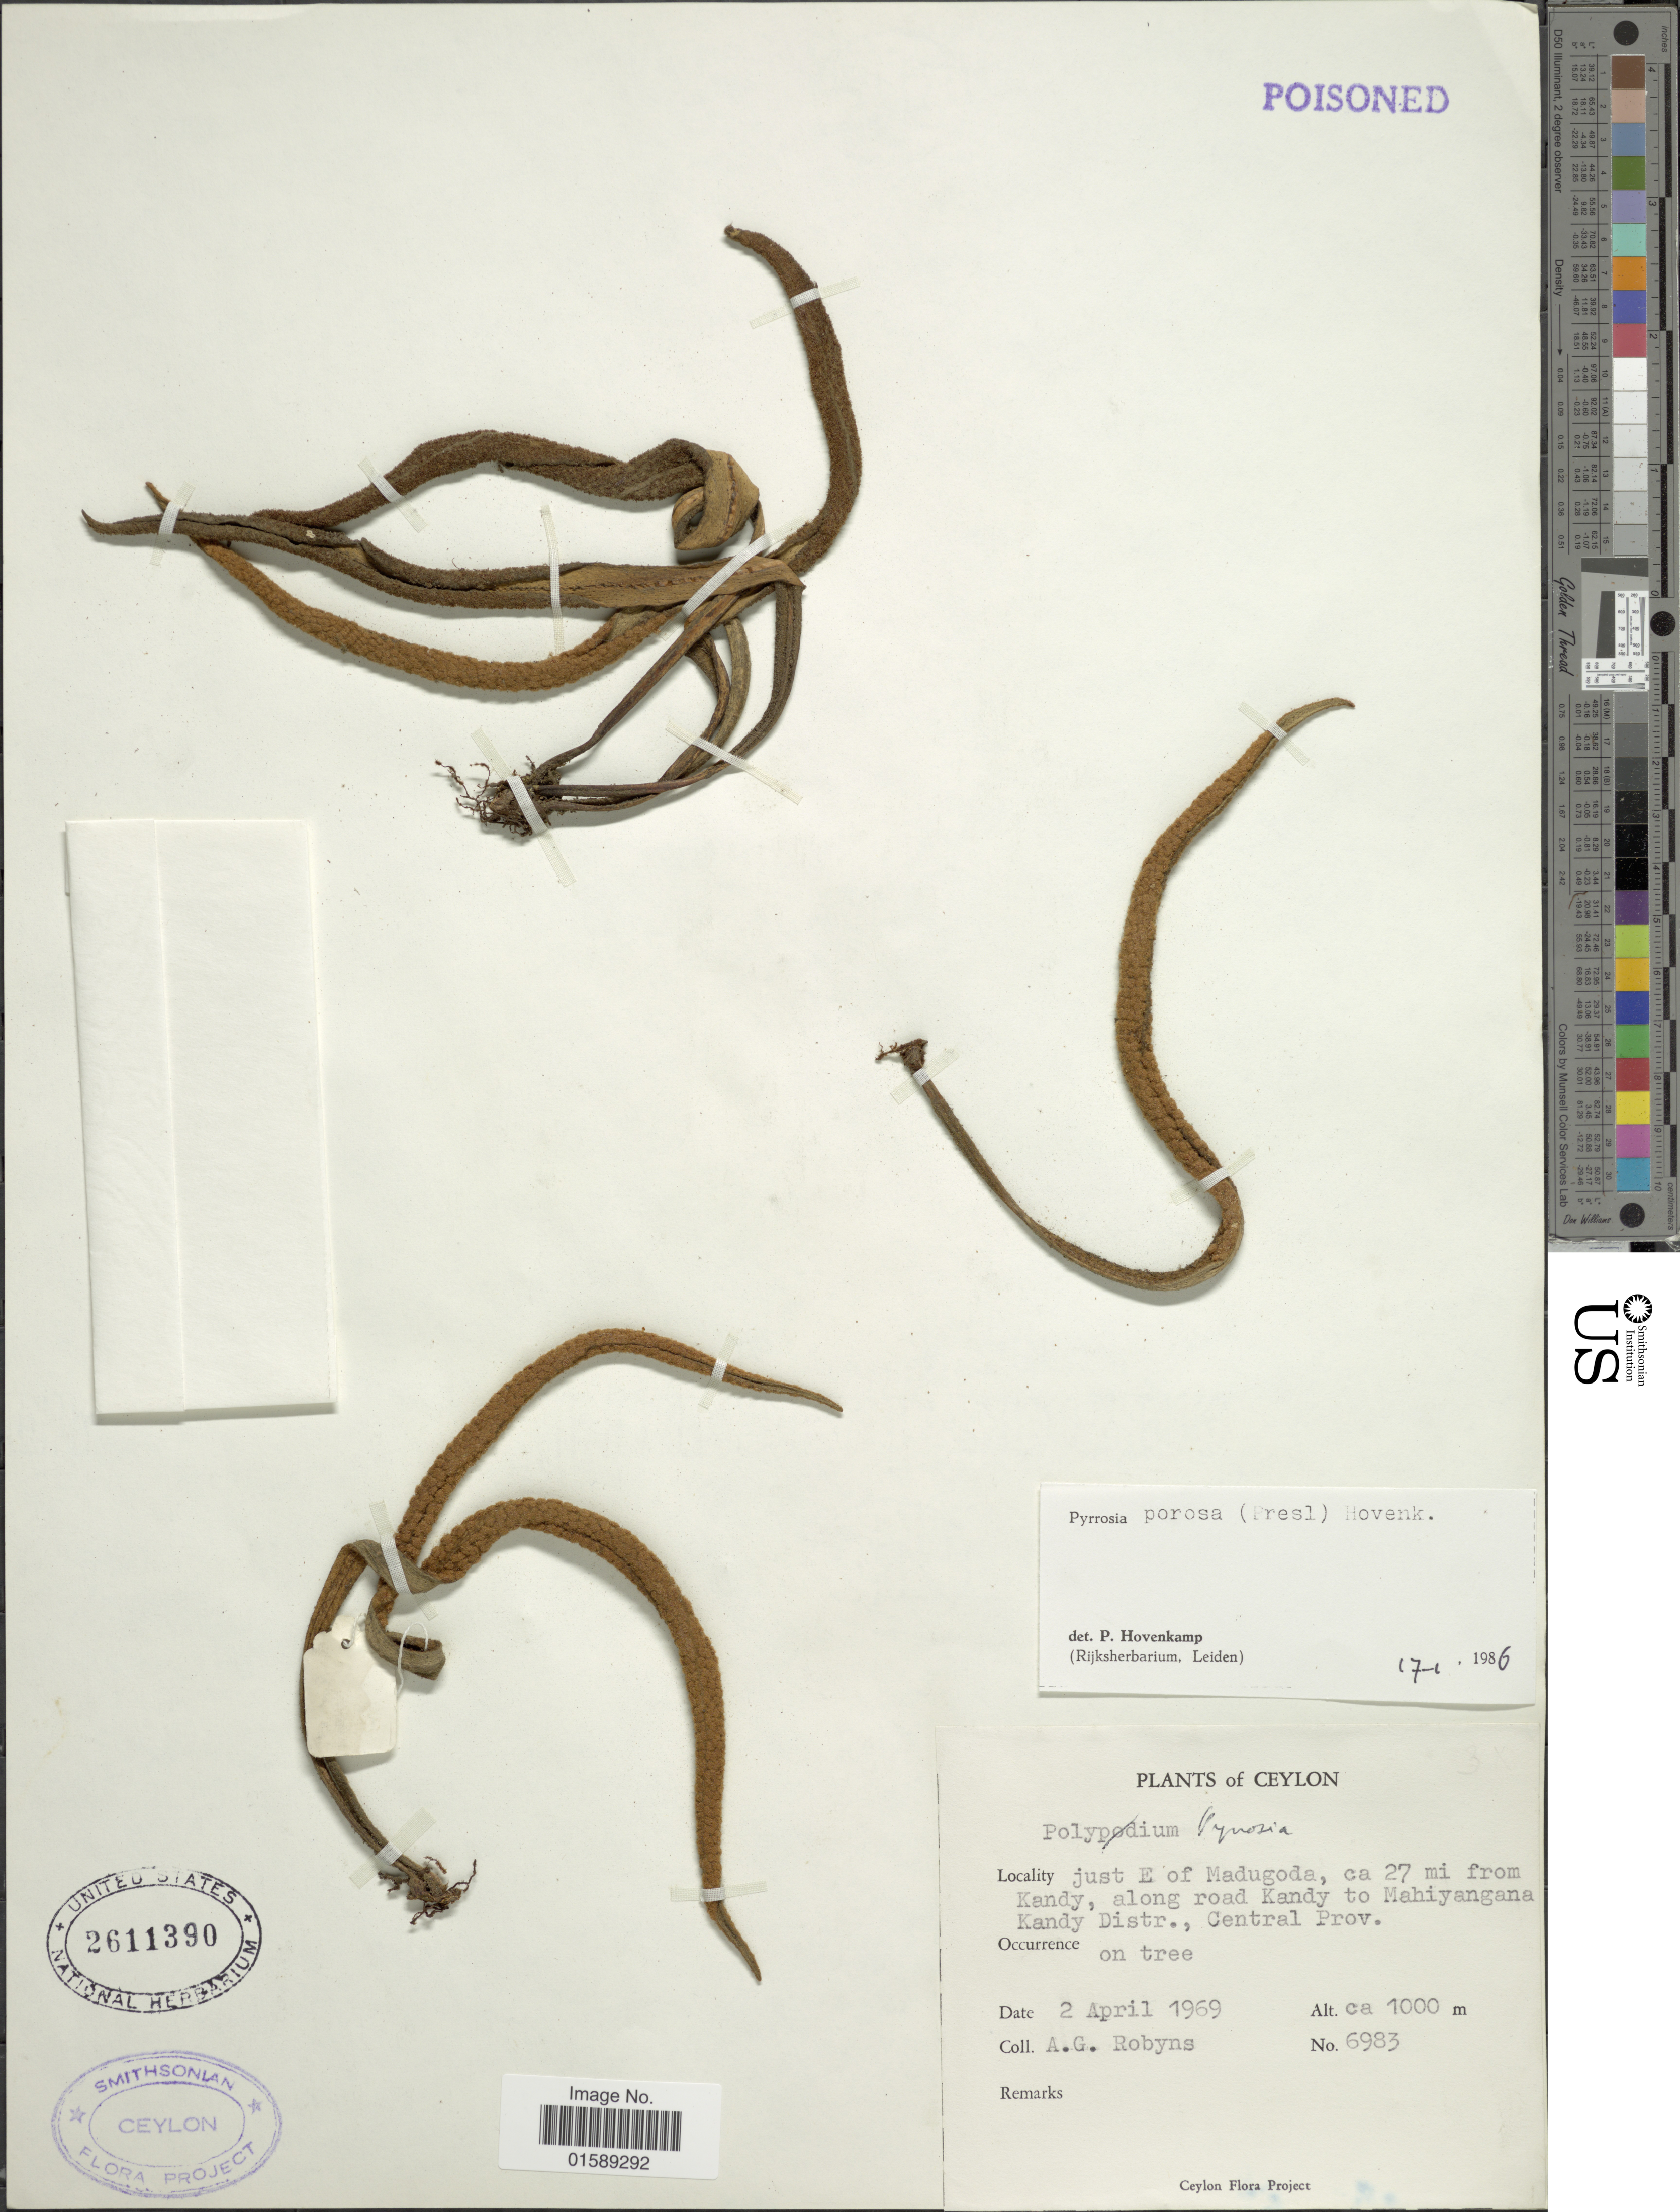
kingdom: Plantae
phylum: Tracheophyta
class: Polypodiopsida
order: Polypodiales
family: Polypodiaceae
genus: Pyrrosia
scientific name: Pyrrosia porosa var. porosa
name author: (C. Presl) Hovenkamp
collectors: A. G. Robyns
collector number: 6983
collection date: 1969-04-02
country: Sri Lanka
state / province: Central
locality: Ceylon, just E of Madugoda, ca 27 mi from Kandy, along road Kandy to Mahiyangana Kandy Distr., Central Prov.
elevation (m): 1000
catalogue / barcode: US 2611390